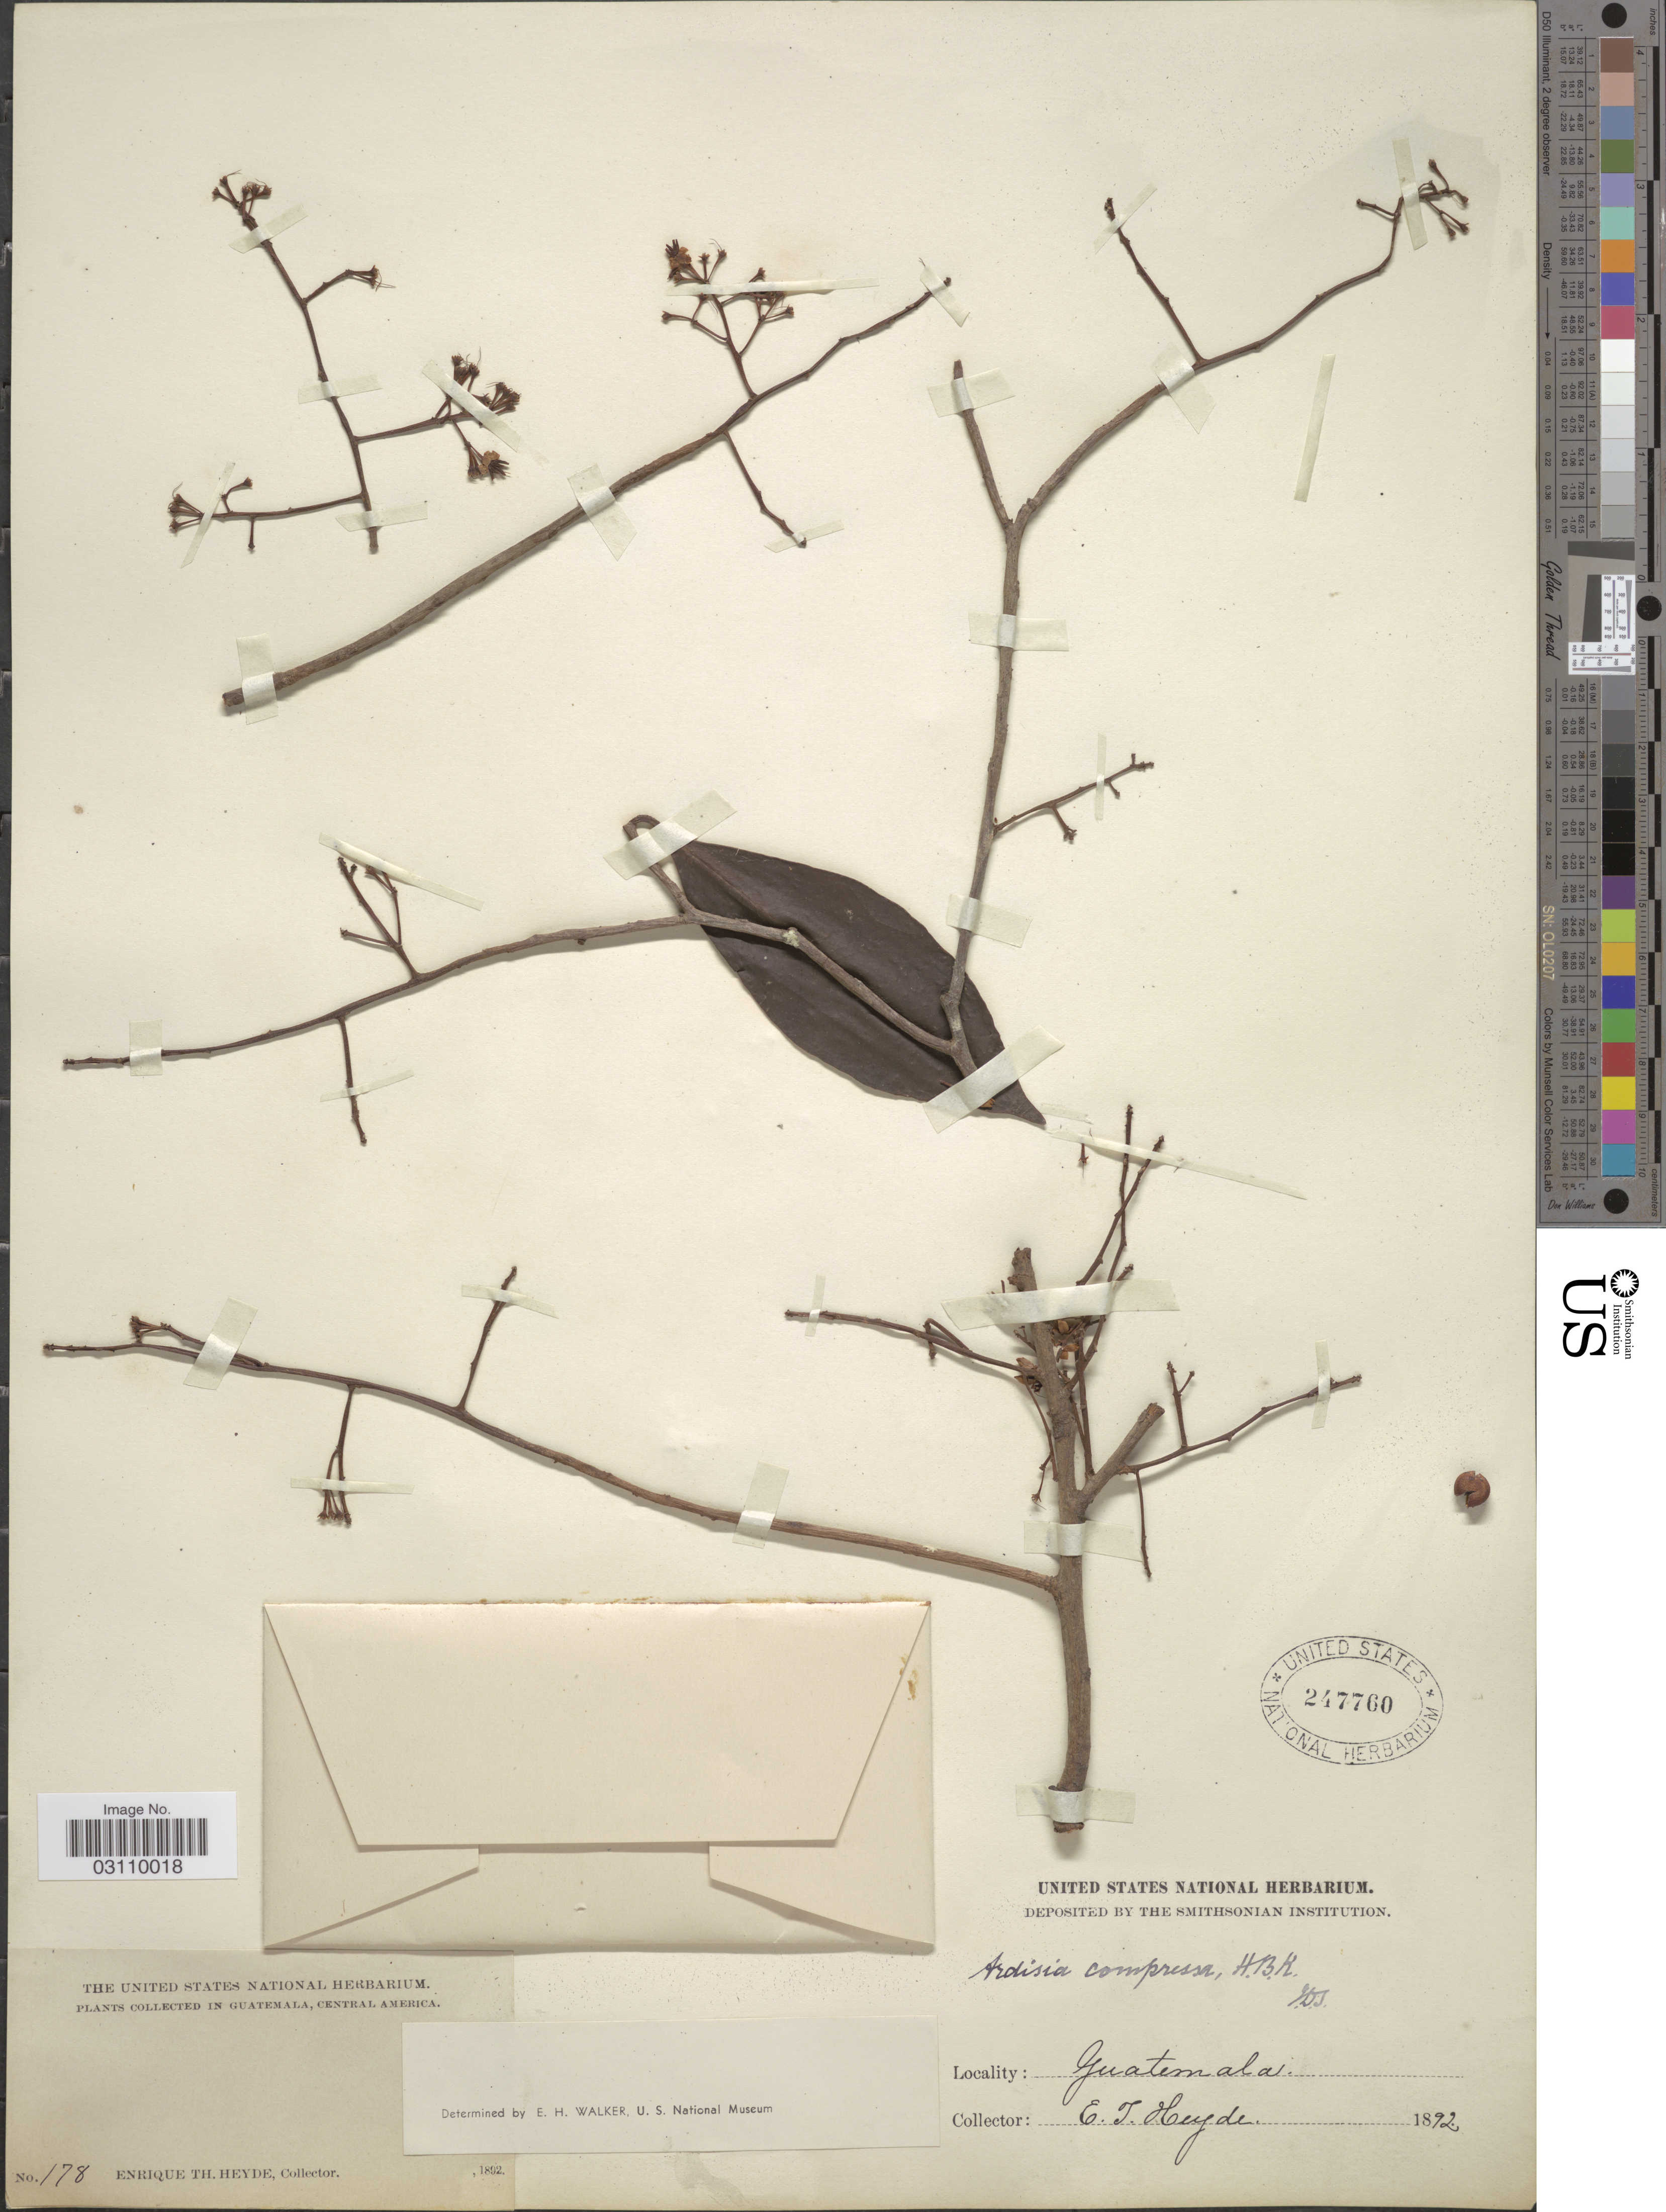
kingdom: Plantae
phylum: Tracheophyta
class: Magnoliopsida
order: Ericales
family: Primulaceae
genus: Ardisia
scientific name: Ardisia compressa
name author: Kunth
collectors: E. T. Heyde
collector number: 178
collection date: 1892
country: Guatemala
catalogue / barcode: US 247760